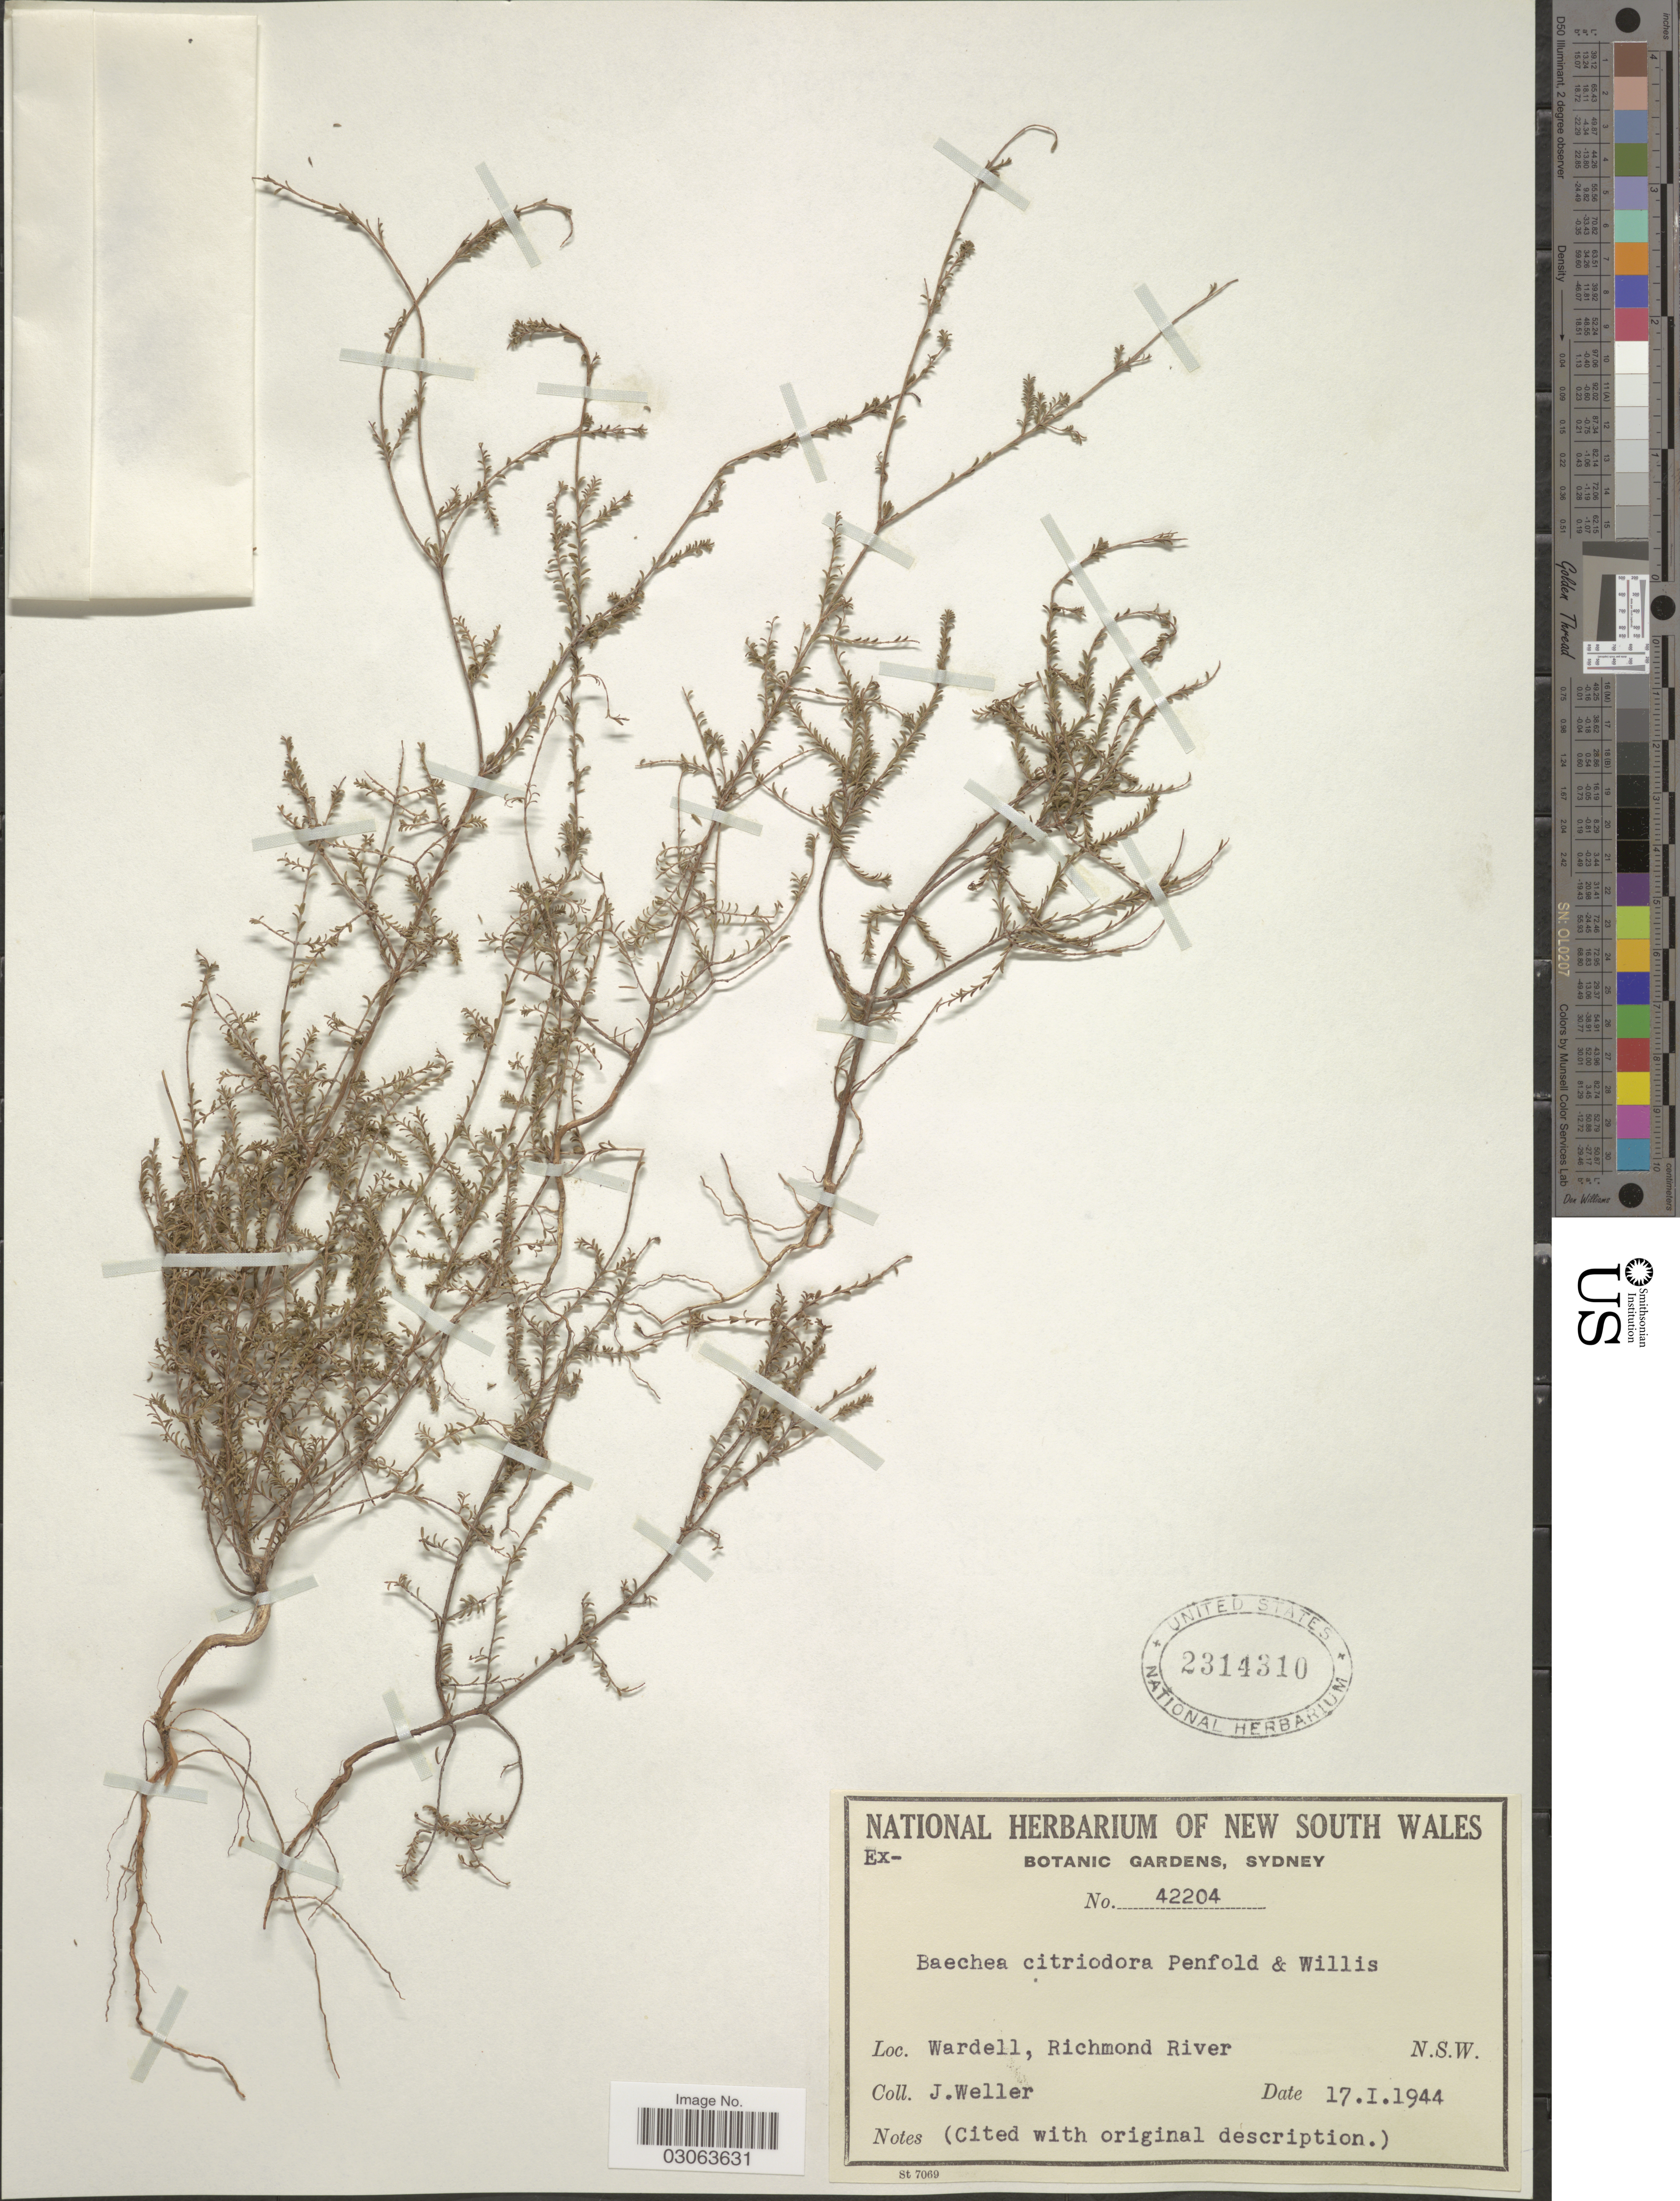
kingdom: Plantae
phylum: Tracheophyta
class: Magnoliopsida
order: Myrtales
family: Myrtaceae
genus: Ochrosperma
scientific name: Ochrosperma citriodorum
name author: (Penfold & J.L. Willis) Trudgen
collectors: J. Weller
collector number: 42204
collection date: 1944-01-17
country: Australia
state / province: New South Wales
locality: Wardell, Richmond River.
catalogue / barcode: US 2314310